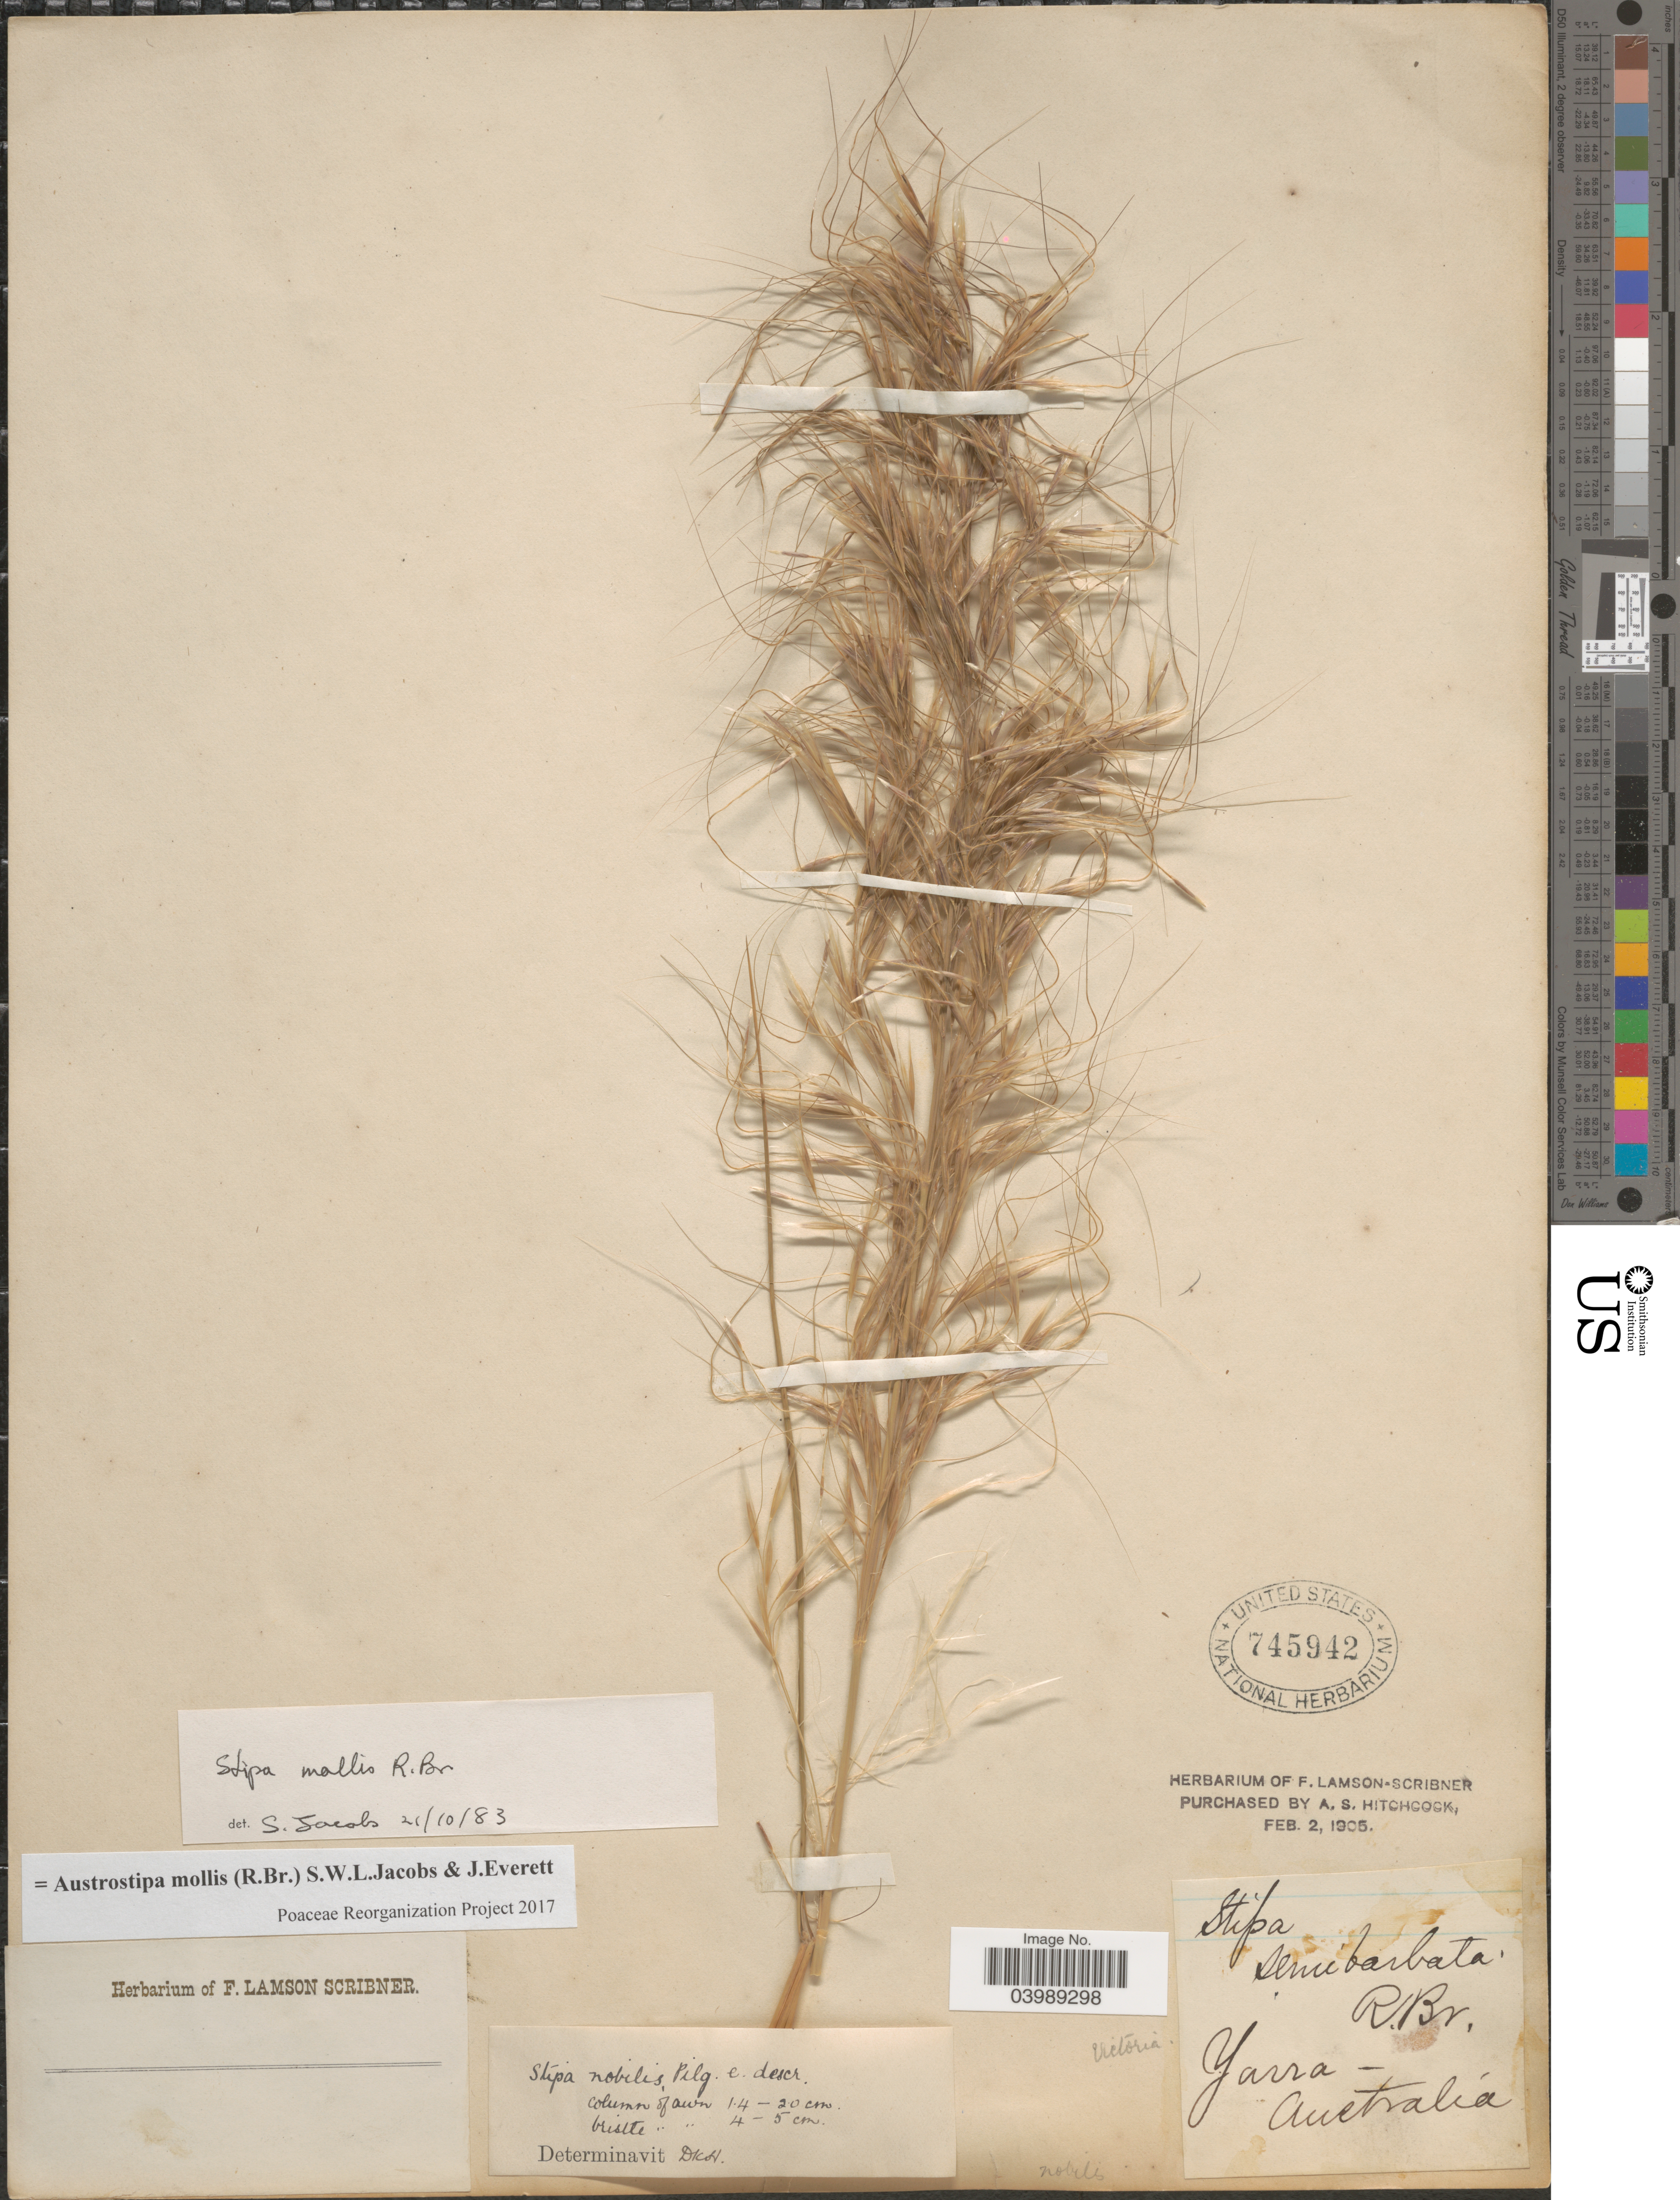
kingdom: Plantae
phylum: Tracheophyta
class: Liliopsida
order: Poales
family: Poaceae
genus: Austrostipa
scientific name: Austrostipa mollis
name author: (R. Br.) S.W.L. Jacobs & J. Everett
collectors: ex herb. F. Lamson Scribner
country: Australia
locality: Yarra. Victoria.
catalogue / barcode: US 745942